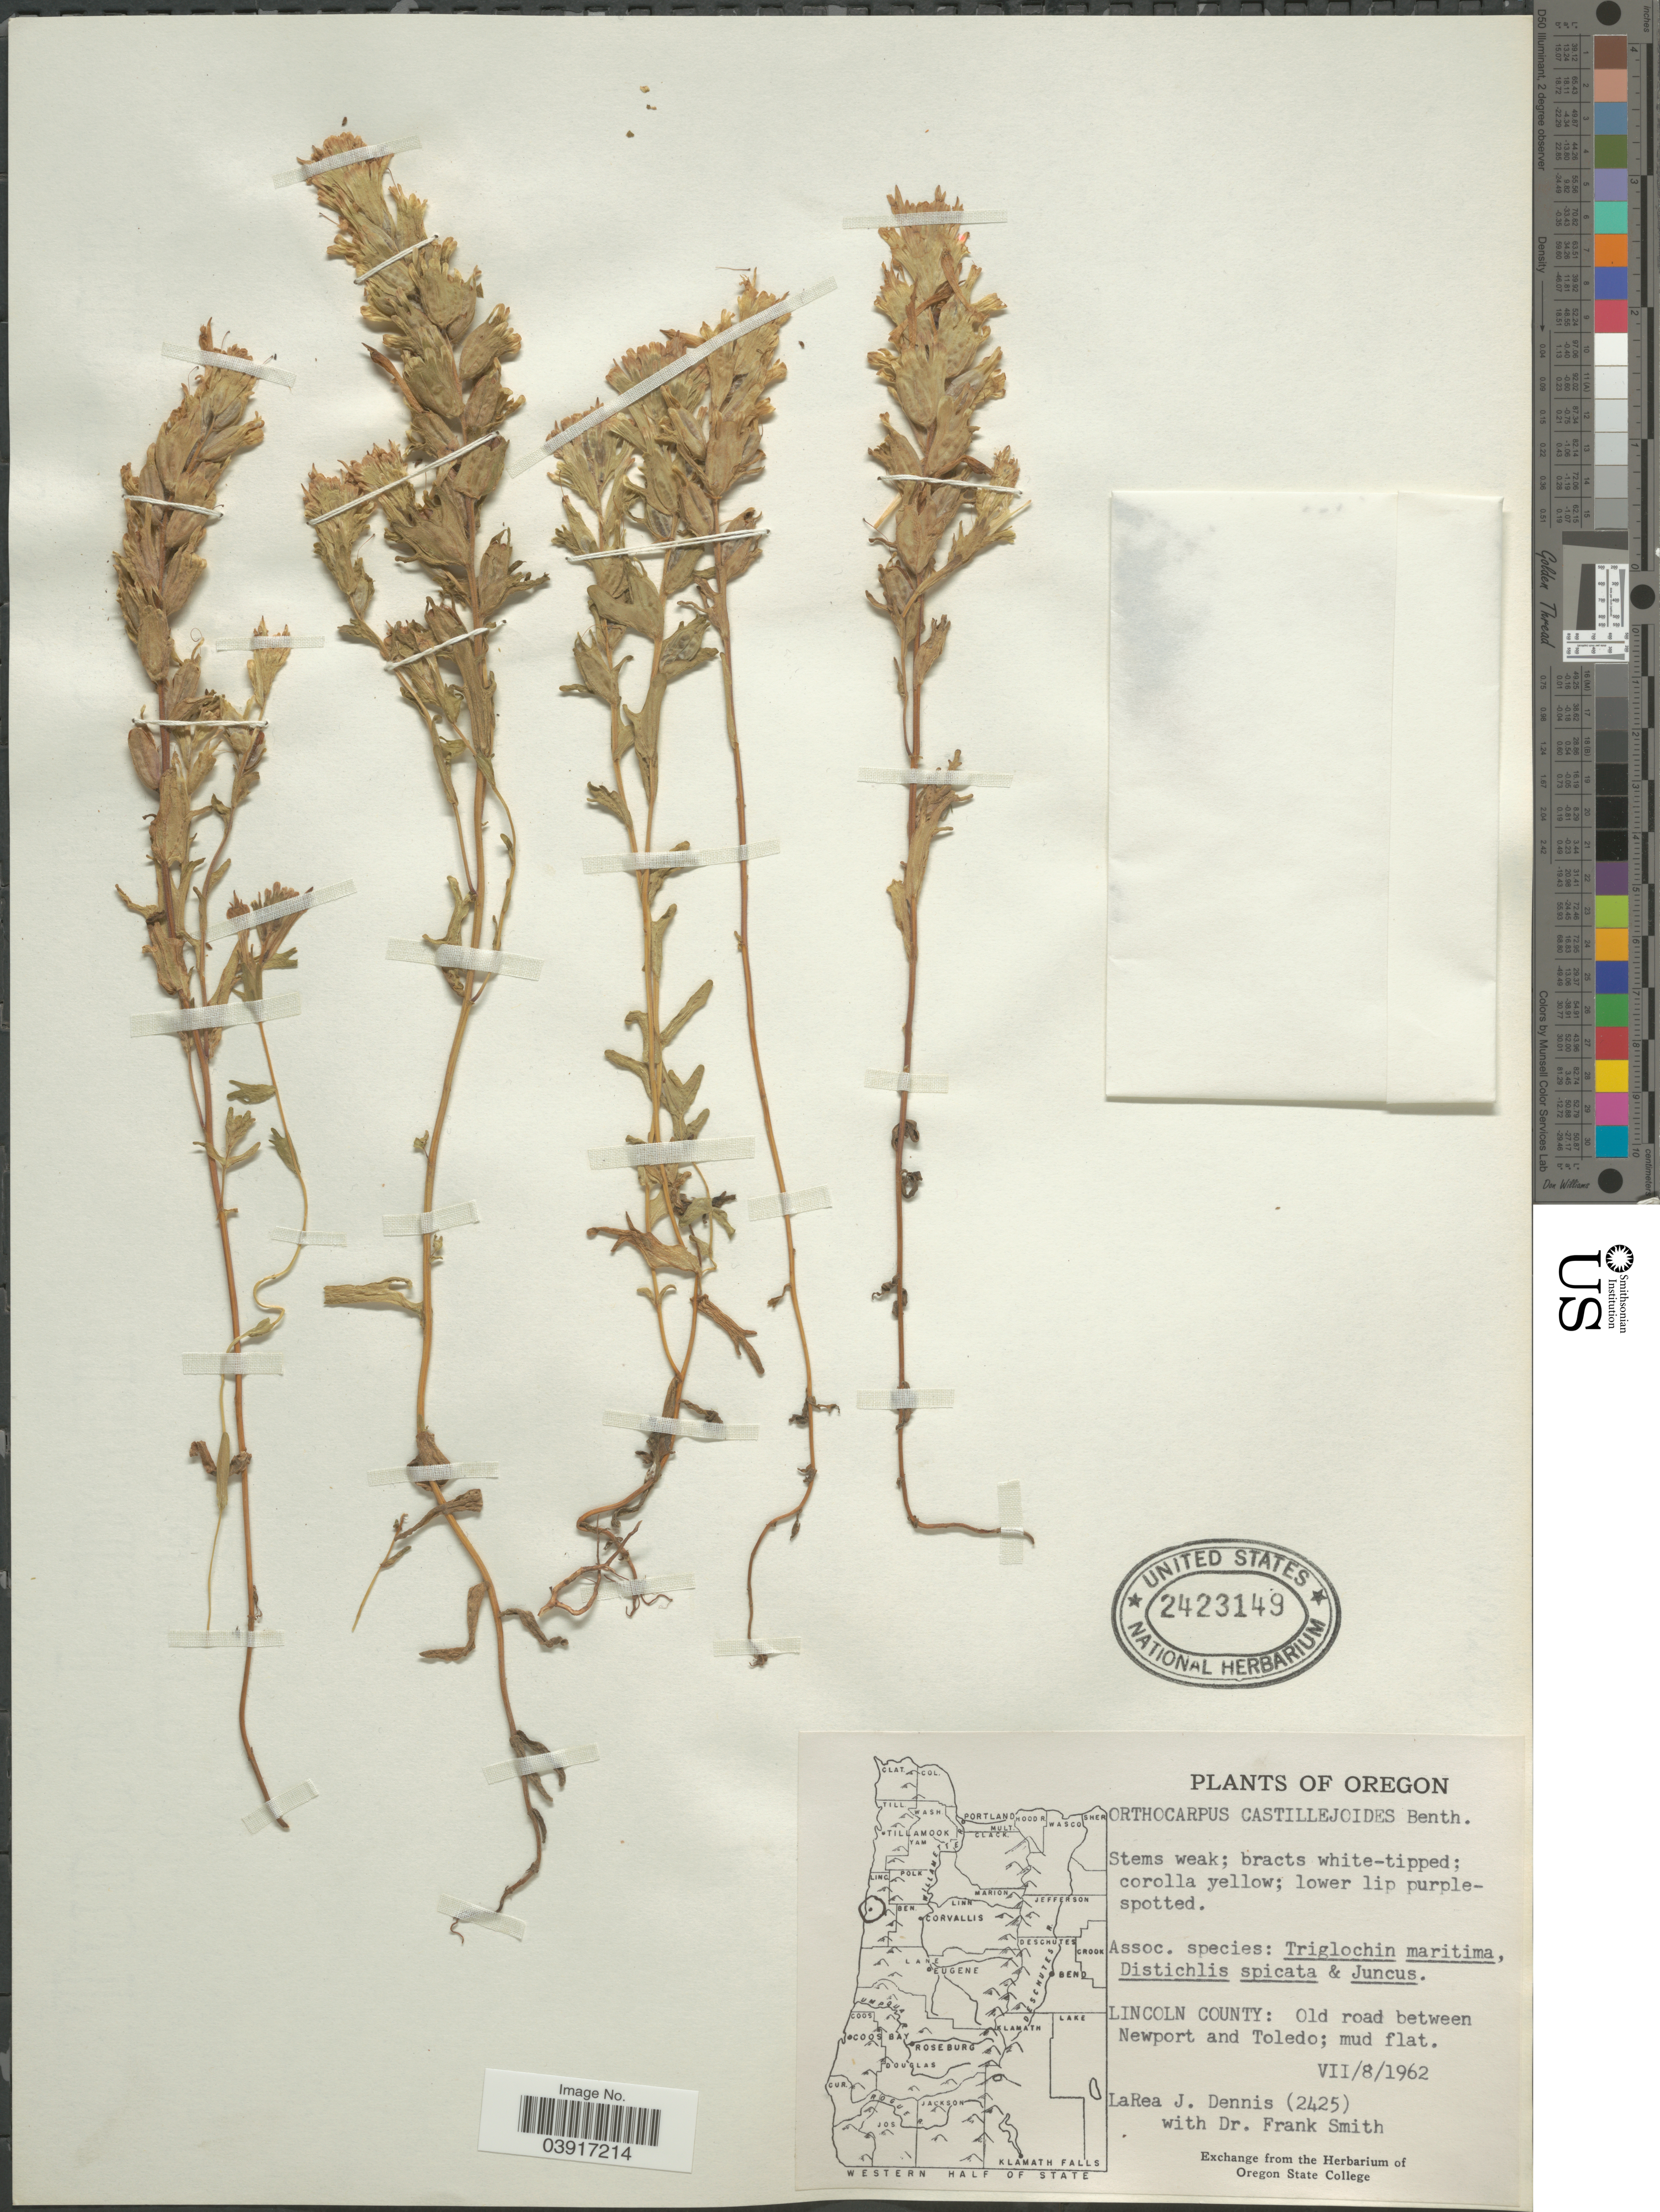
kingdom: Plantae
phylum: Tracheophyta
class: Magnoliopsida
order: Lamiales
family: Orobanchaceae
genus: Orthocarpus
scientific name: Orthocarpus castillejoides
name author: Benth.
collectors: L. Dennis & F. Smith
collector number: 2425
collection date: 1962-07-08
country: United States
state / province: Oregon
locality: Lincoln County: Old road between Newport and Toledo.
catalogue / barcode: US 2423149